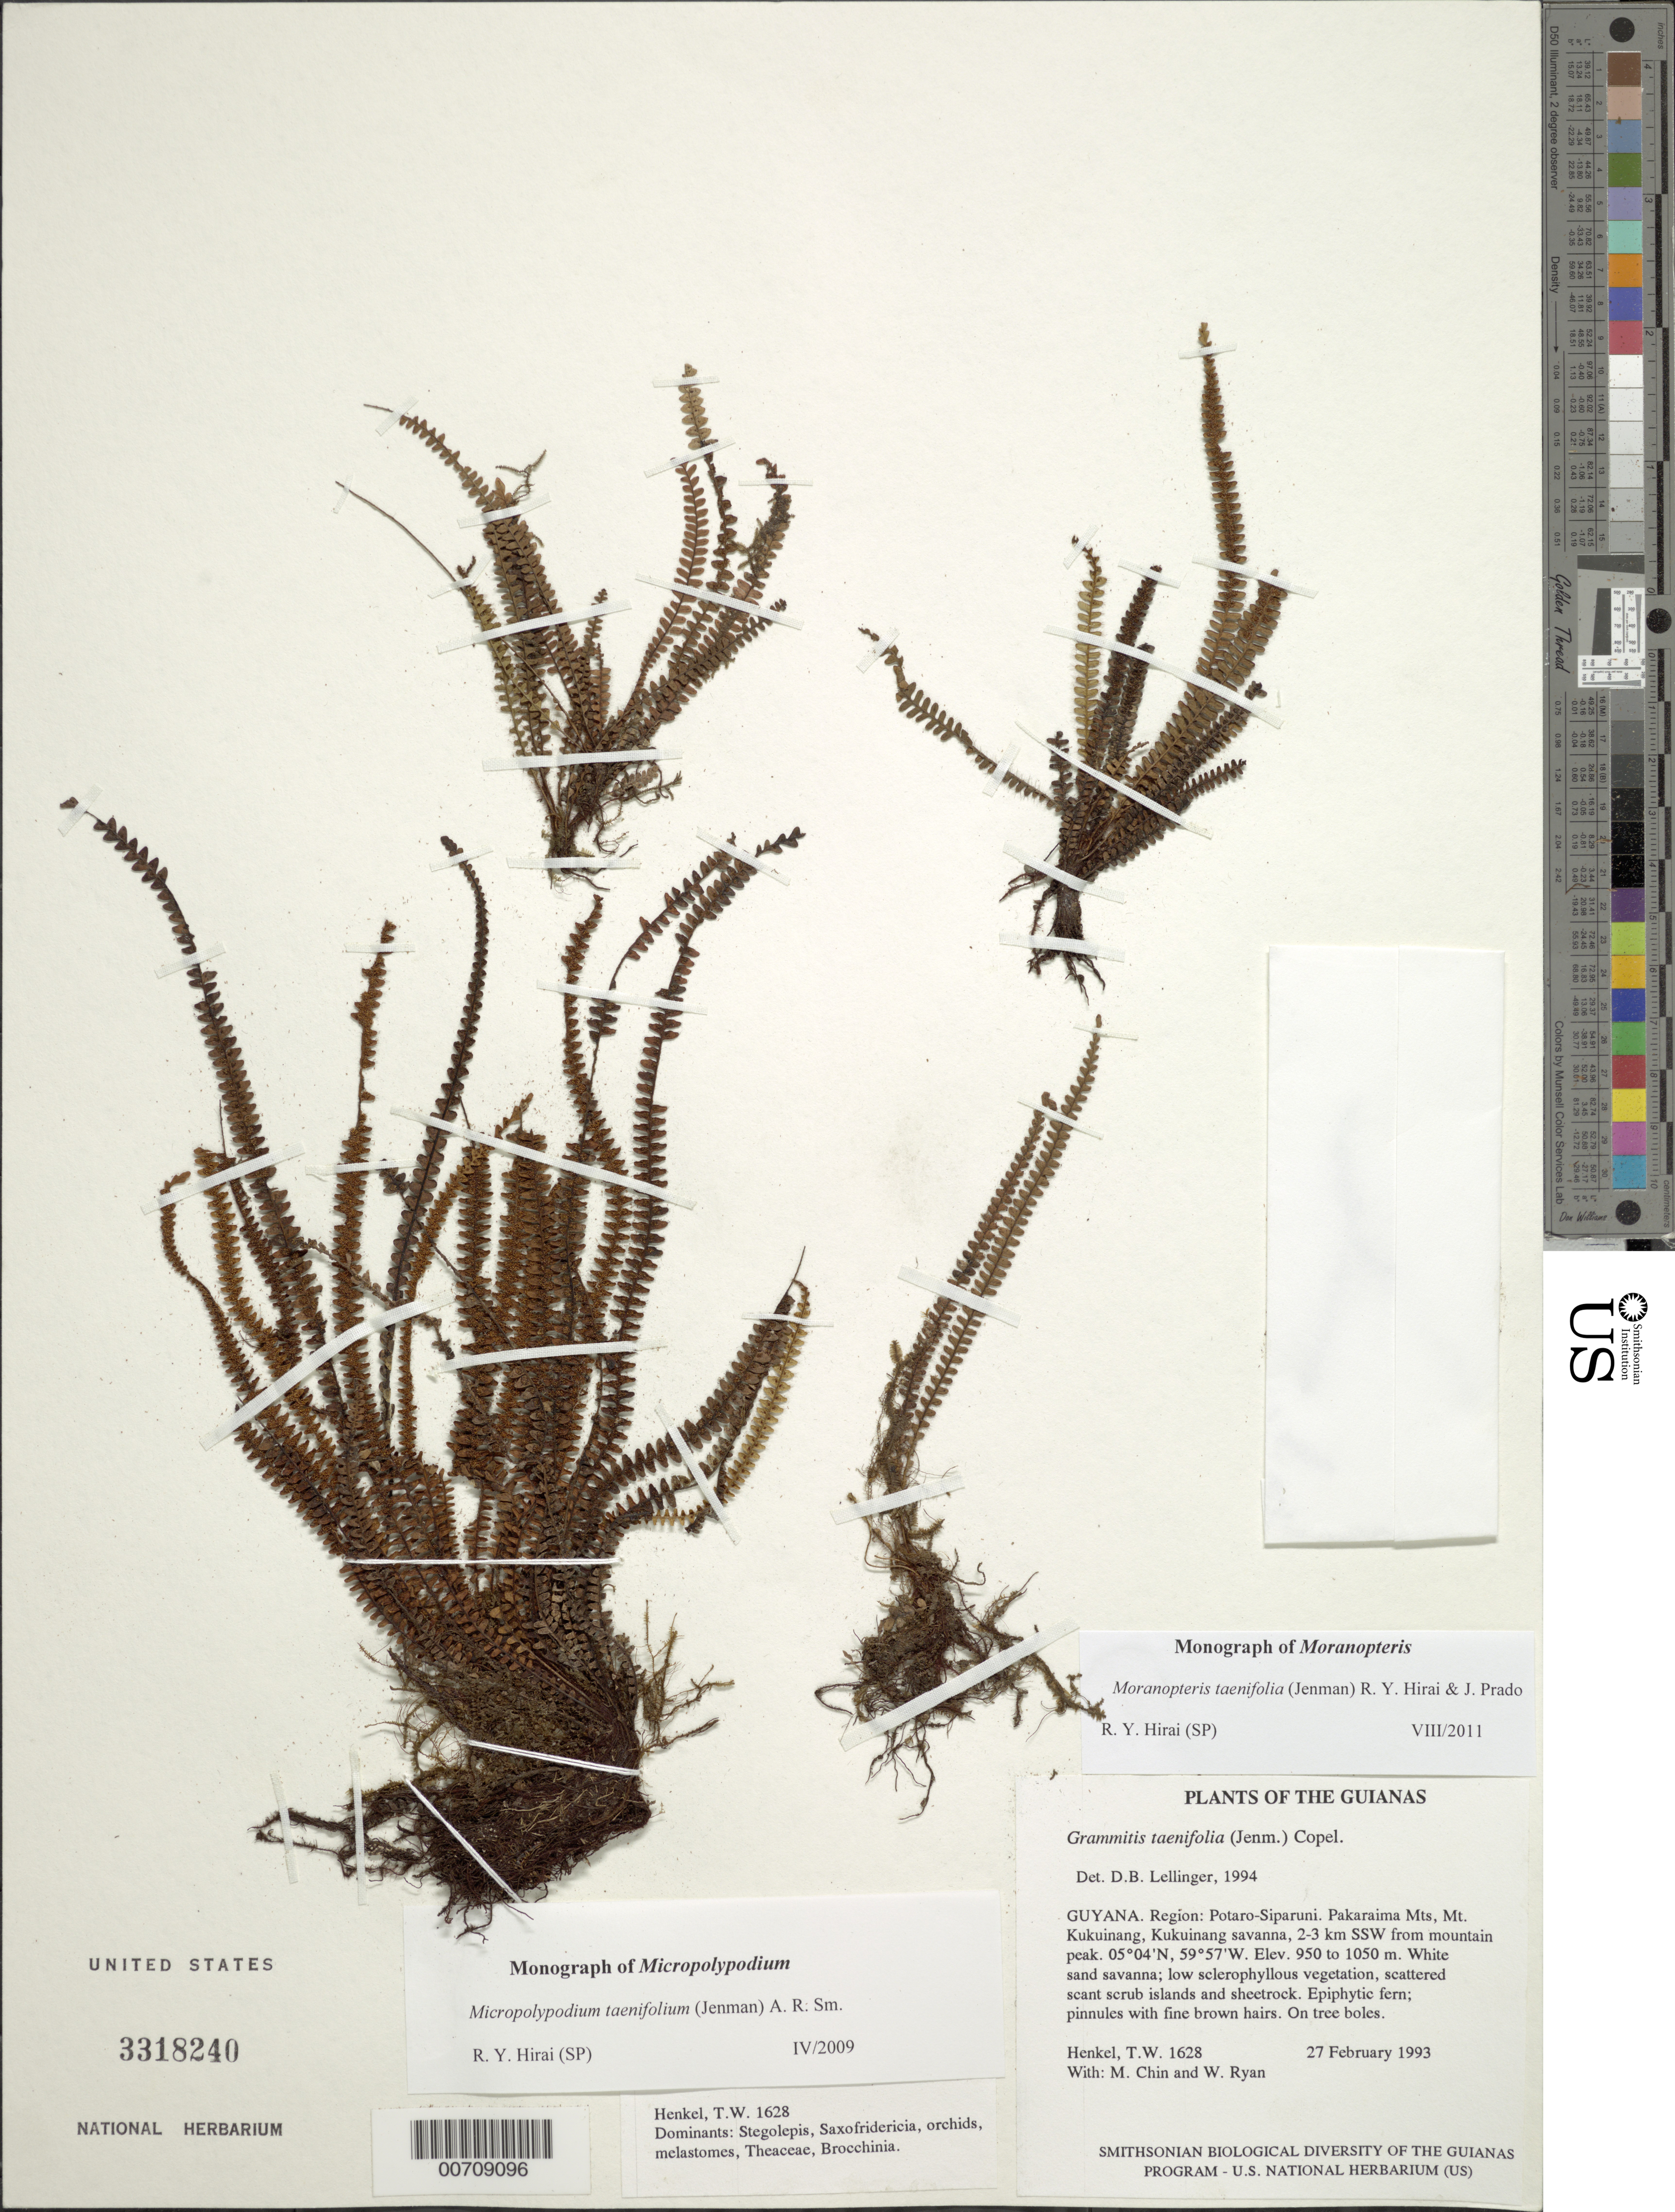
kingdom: Plantae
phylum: Tracheophyta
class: Polypodiopsida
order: Polypodiales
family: Polypodiaceae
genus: Moranopteris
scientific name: Moranopteris taenifolia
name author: (Jenman) R. Y. Hirai & J. Prado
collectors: T. Henkel, M. Chin & W. Ryan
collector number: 1628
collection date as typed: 27 February 1993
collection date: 1993-02-27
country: Guyana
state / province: Potaro-Siparuni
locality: Pakaraima Mts, Mt. Kukuinang, Kukuinang savanna, 2-3 km SSW from mountain peak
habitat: White sand savanna; low sclerophyllous vegetation, scattered scant scrub islands and sheetrock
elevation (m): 950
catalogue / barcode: US 3318240